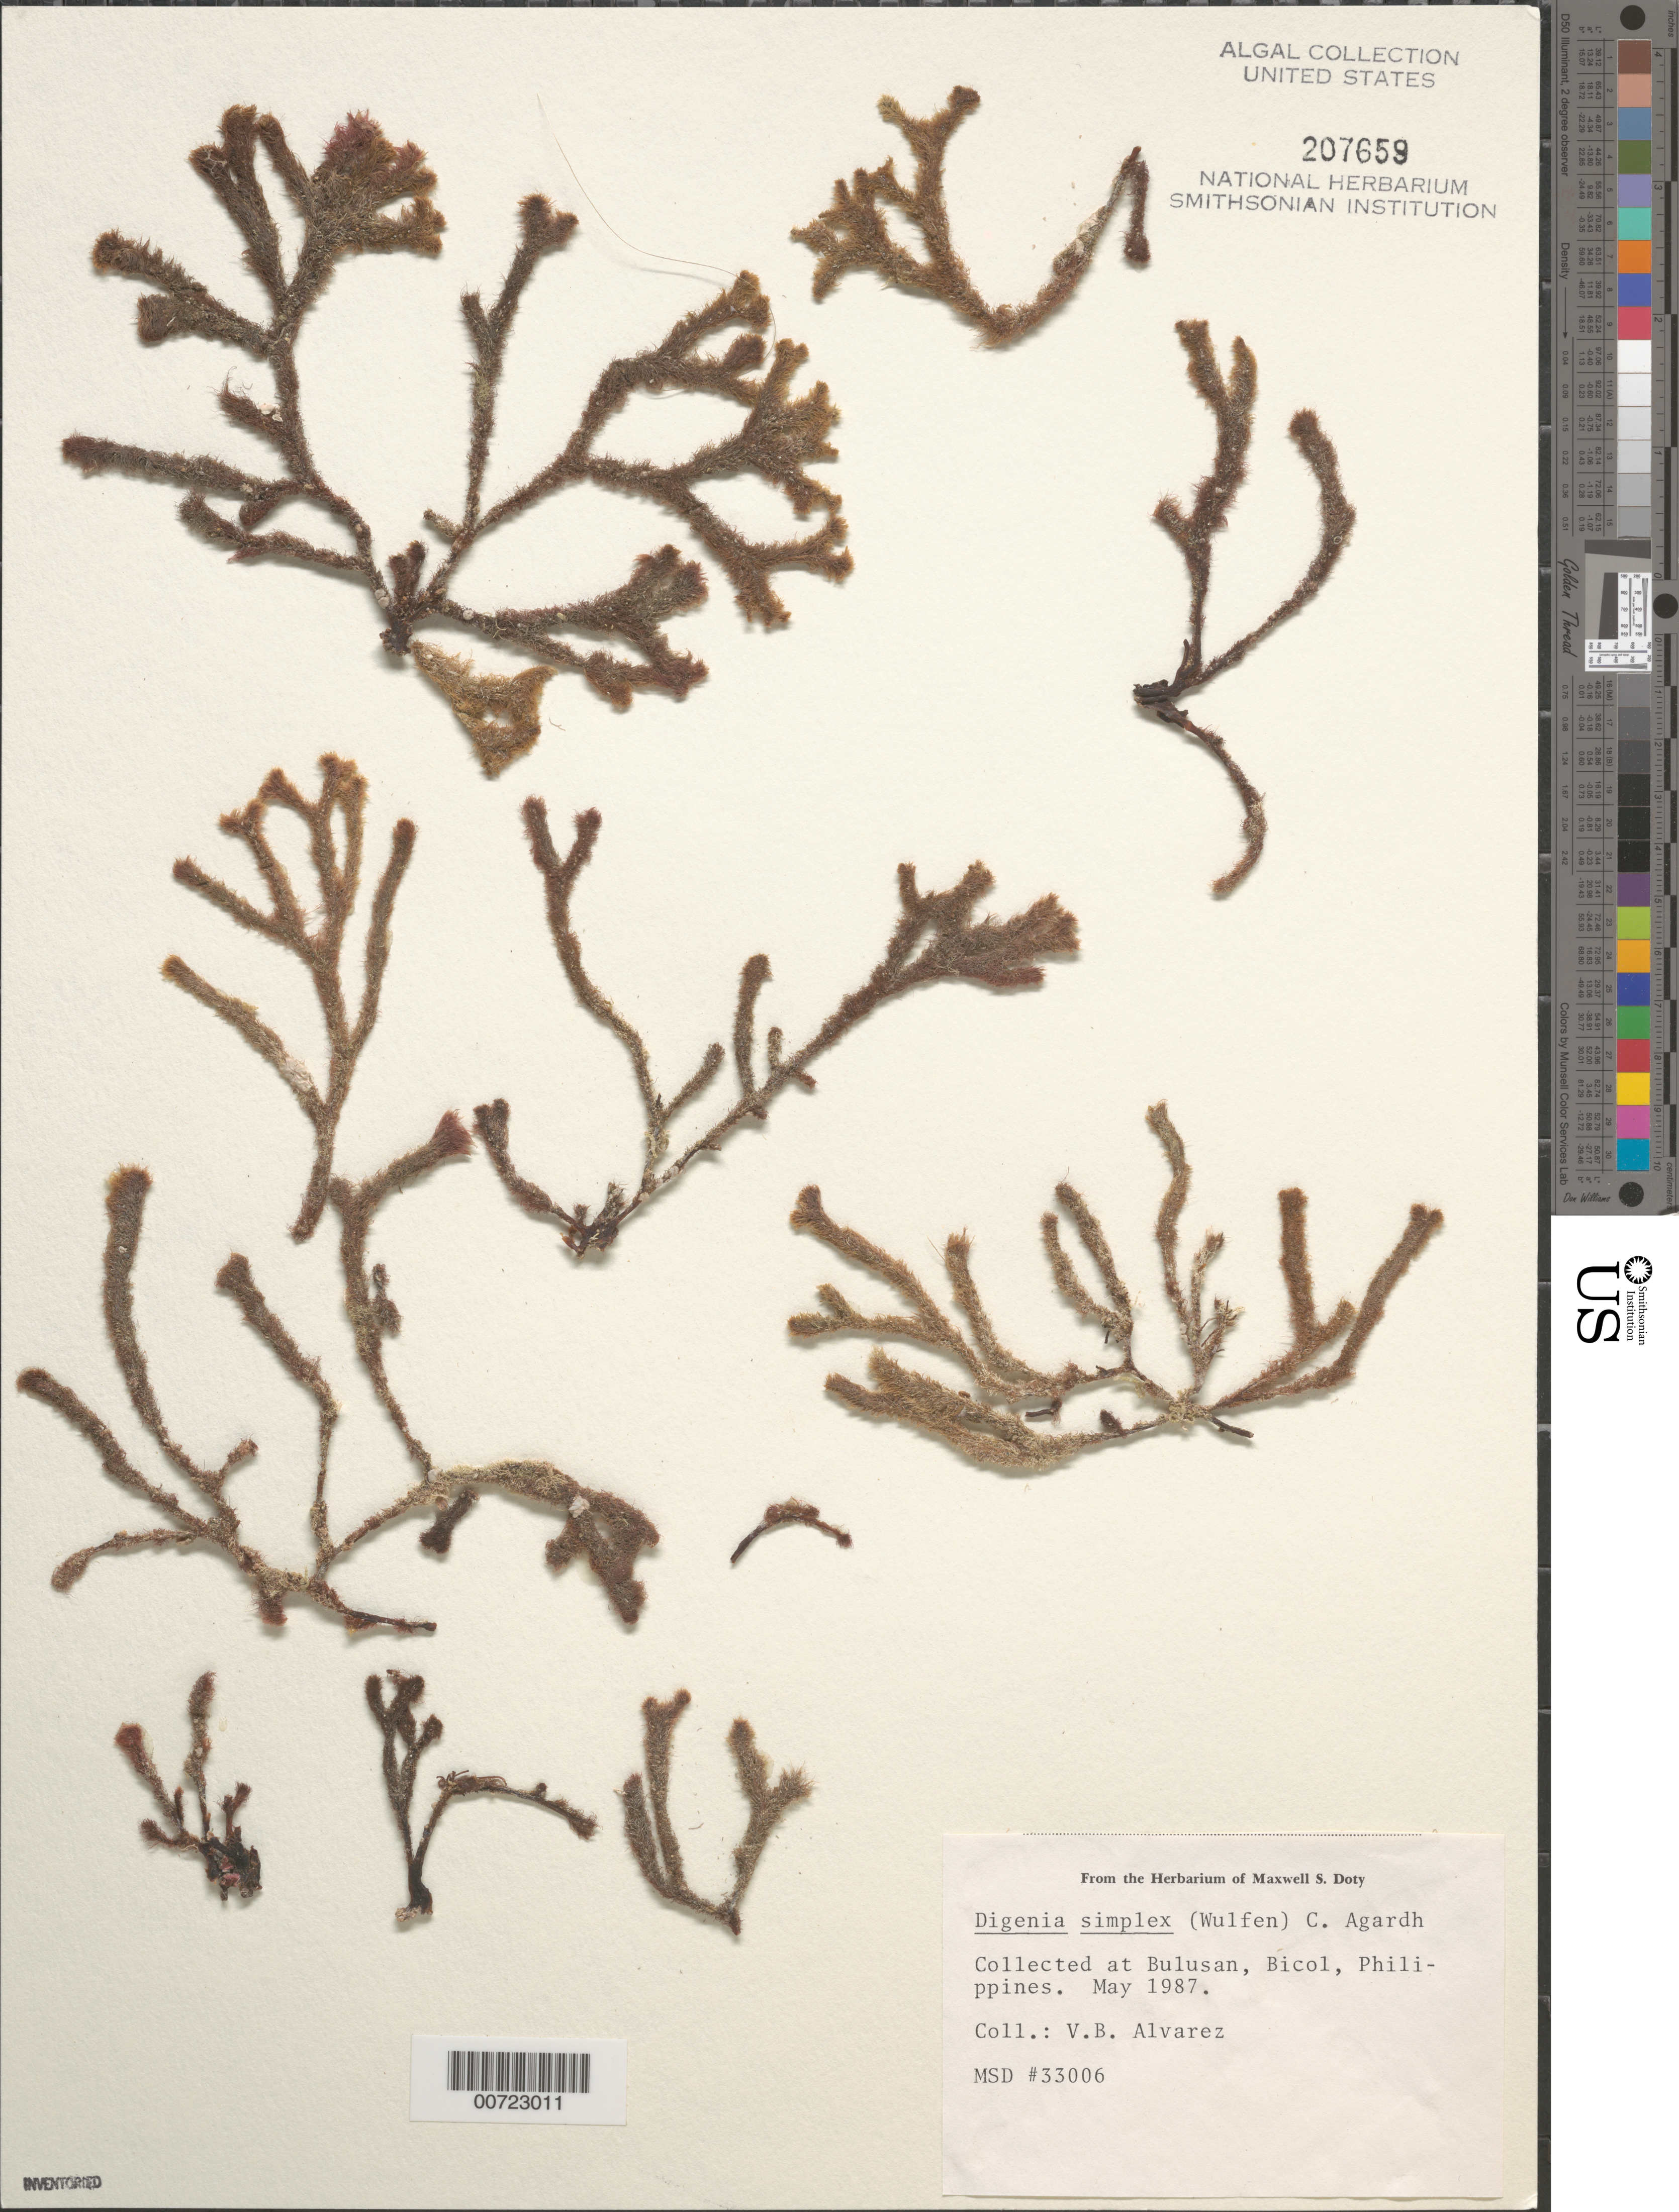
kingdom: Plantae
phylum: Rhodophyta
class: Florideophyceae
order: Ceramiales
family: Rhodomelaceae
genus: Digenea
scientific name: Digenea simplex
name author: (Wulfen) C. Agardh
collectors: V. Alvarez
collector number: MSD 33006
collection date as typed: May 1987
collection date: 1987-05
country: Philippines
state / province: Bicol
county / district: Sorsogon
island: Luzon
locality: Bulusan, Bicol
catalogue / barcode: US 207659